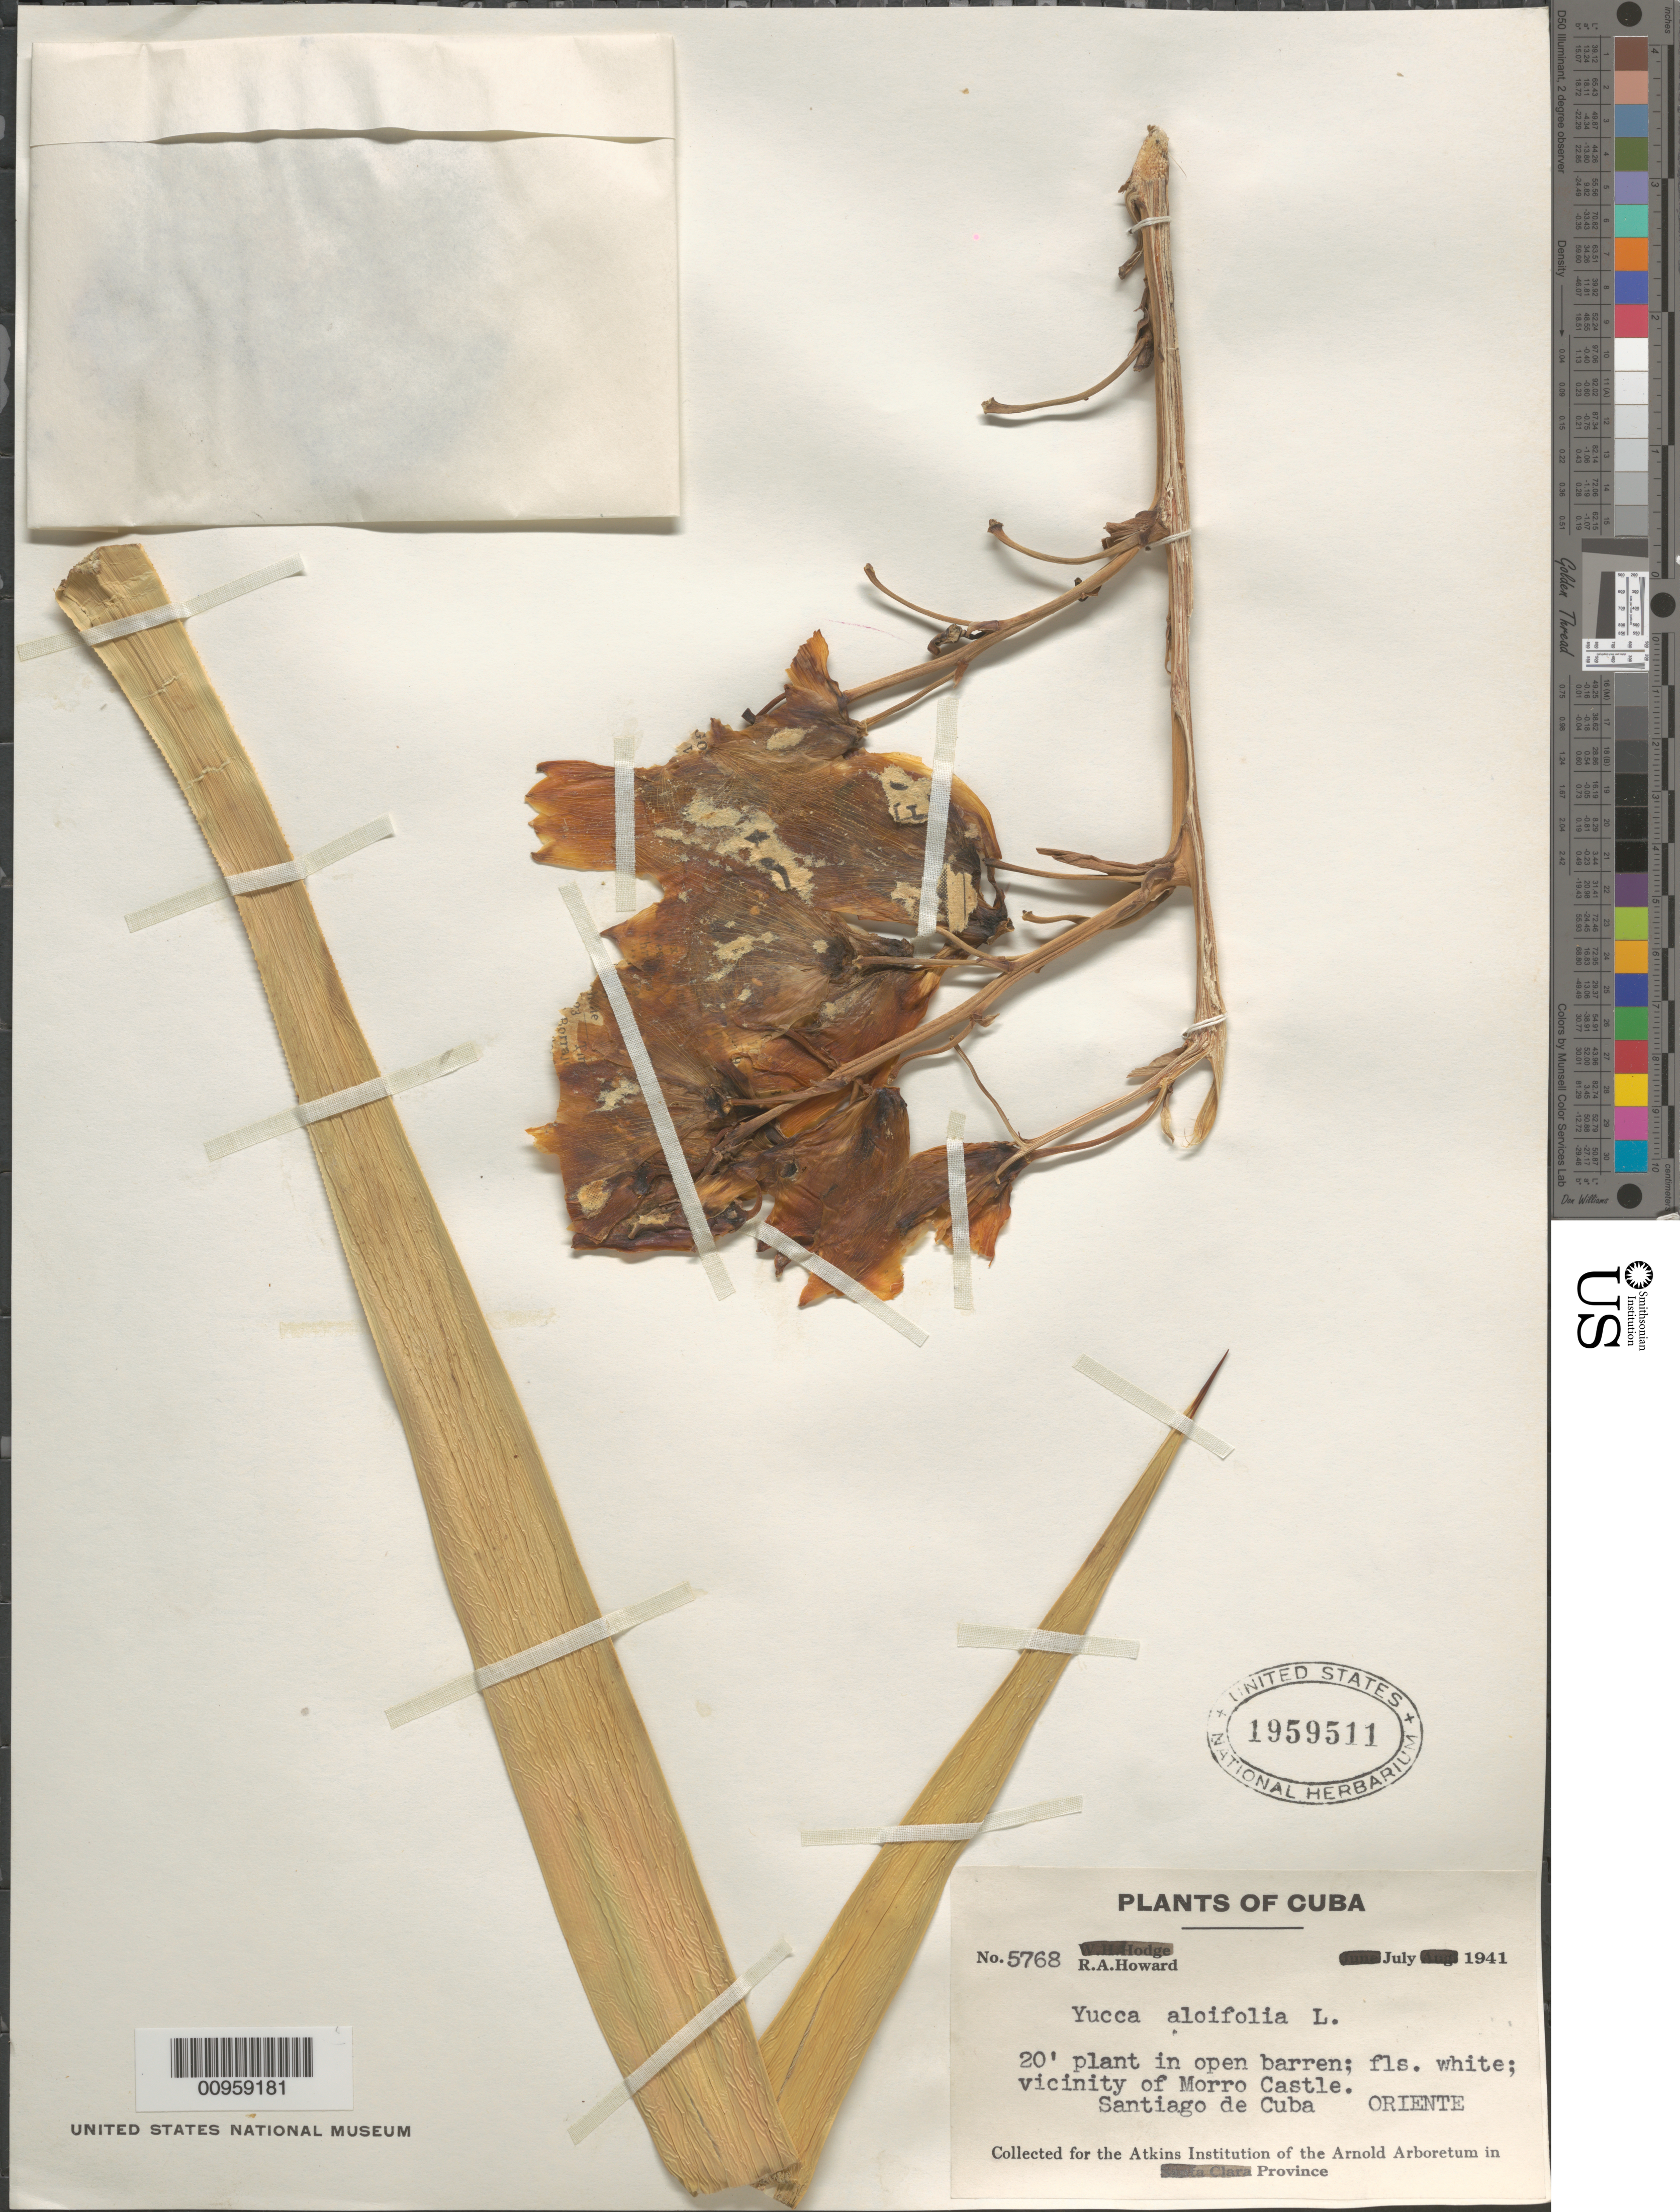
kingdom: Plantae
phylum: Tracheophyta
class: Liliopsida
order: Asparagales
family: Asparagaceae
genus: Yucca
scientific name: Yucca aloifolia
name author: L.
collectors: R. A. Howard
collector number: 5768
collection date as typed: Jul 1941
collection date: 1941-07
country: Cuba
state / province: Santiago de Cuba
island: Cuba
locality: Vicinity of Morro Castle, Santiago de Cuba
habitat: In open barren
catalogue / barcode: US 1959511